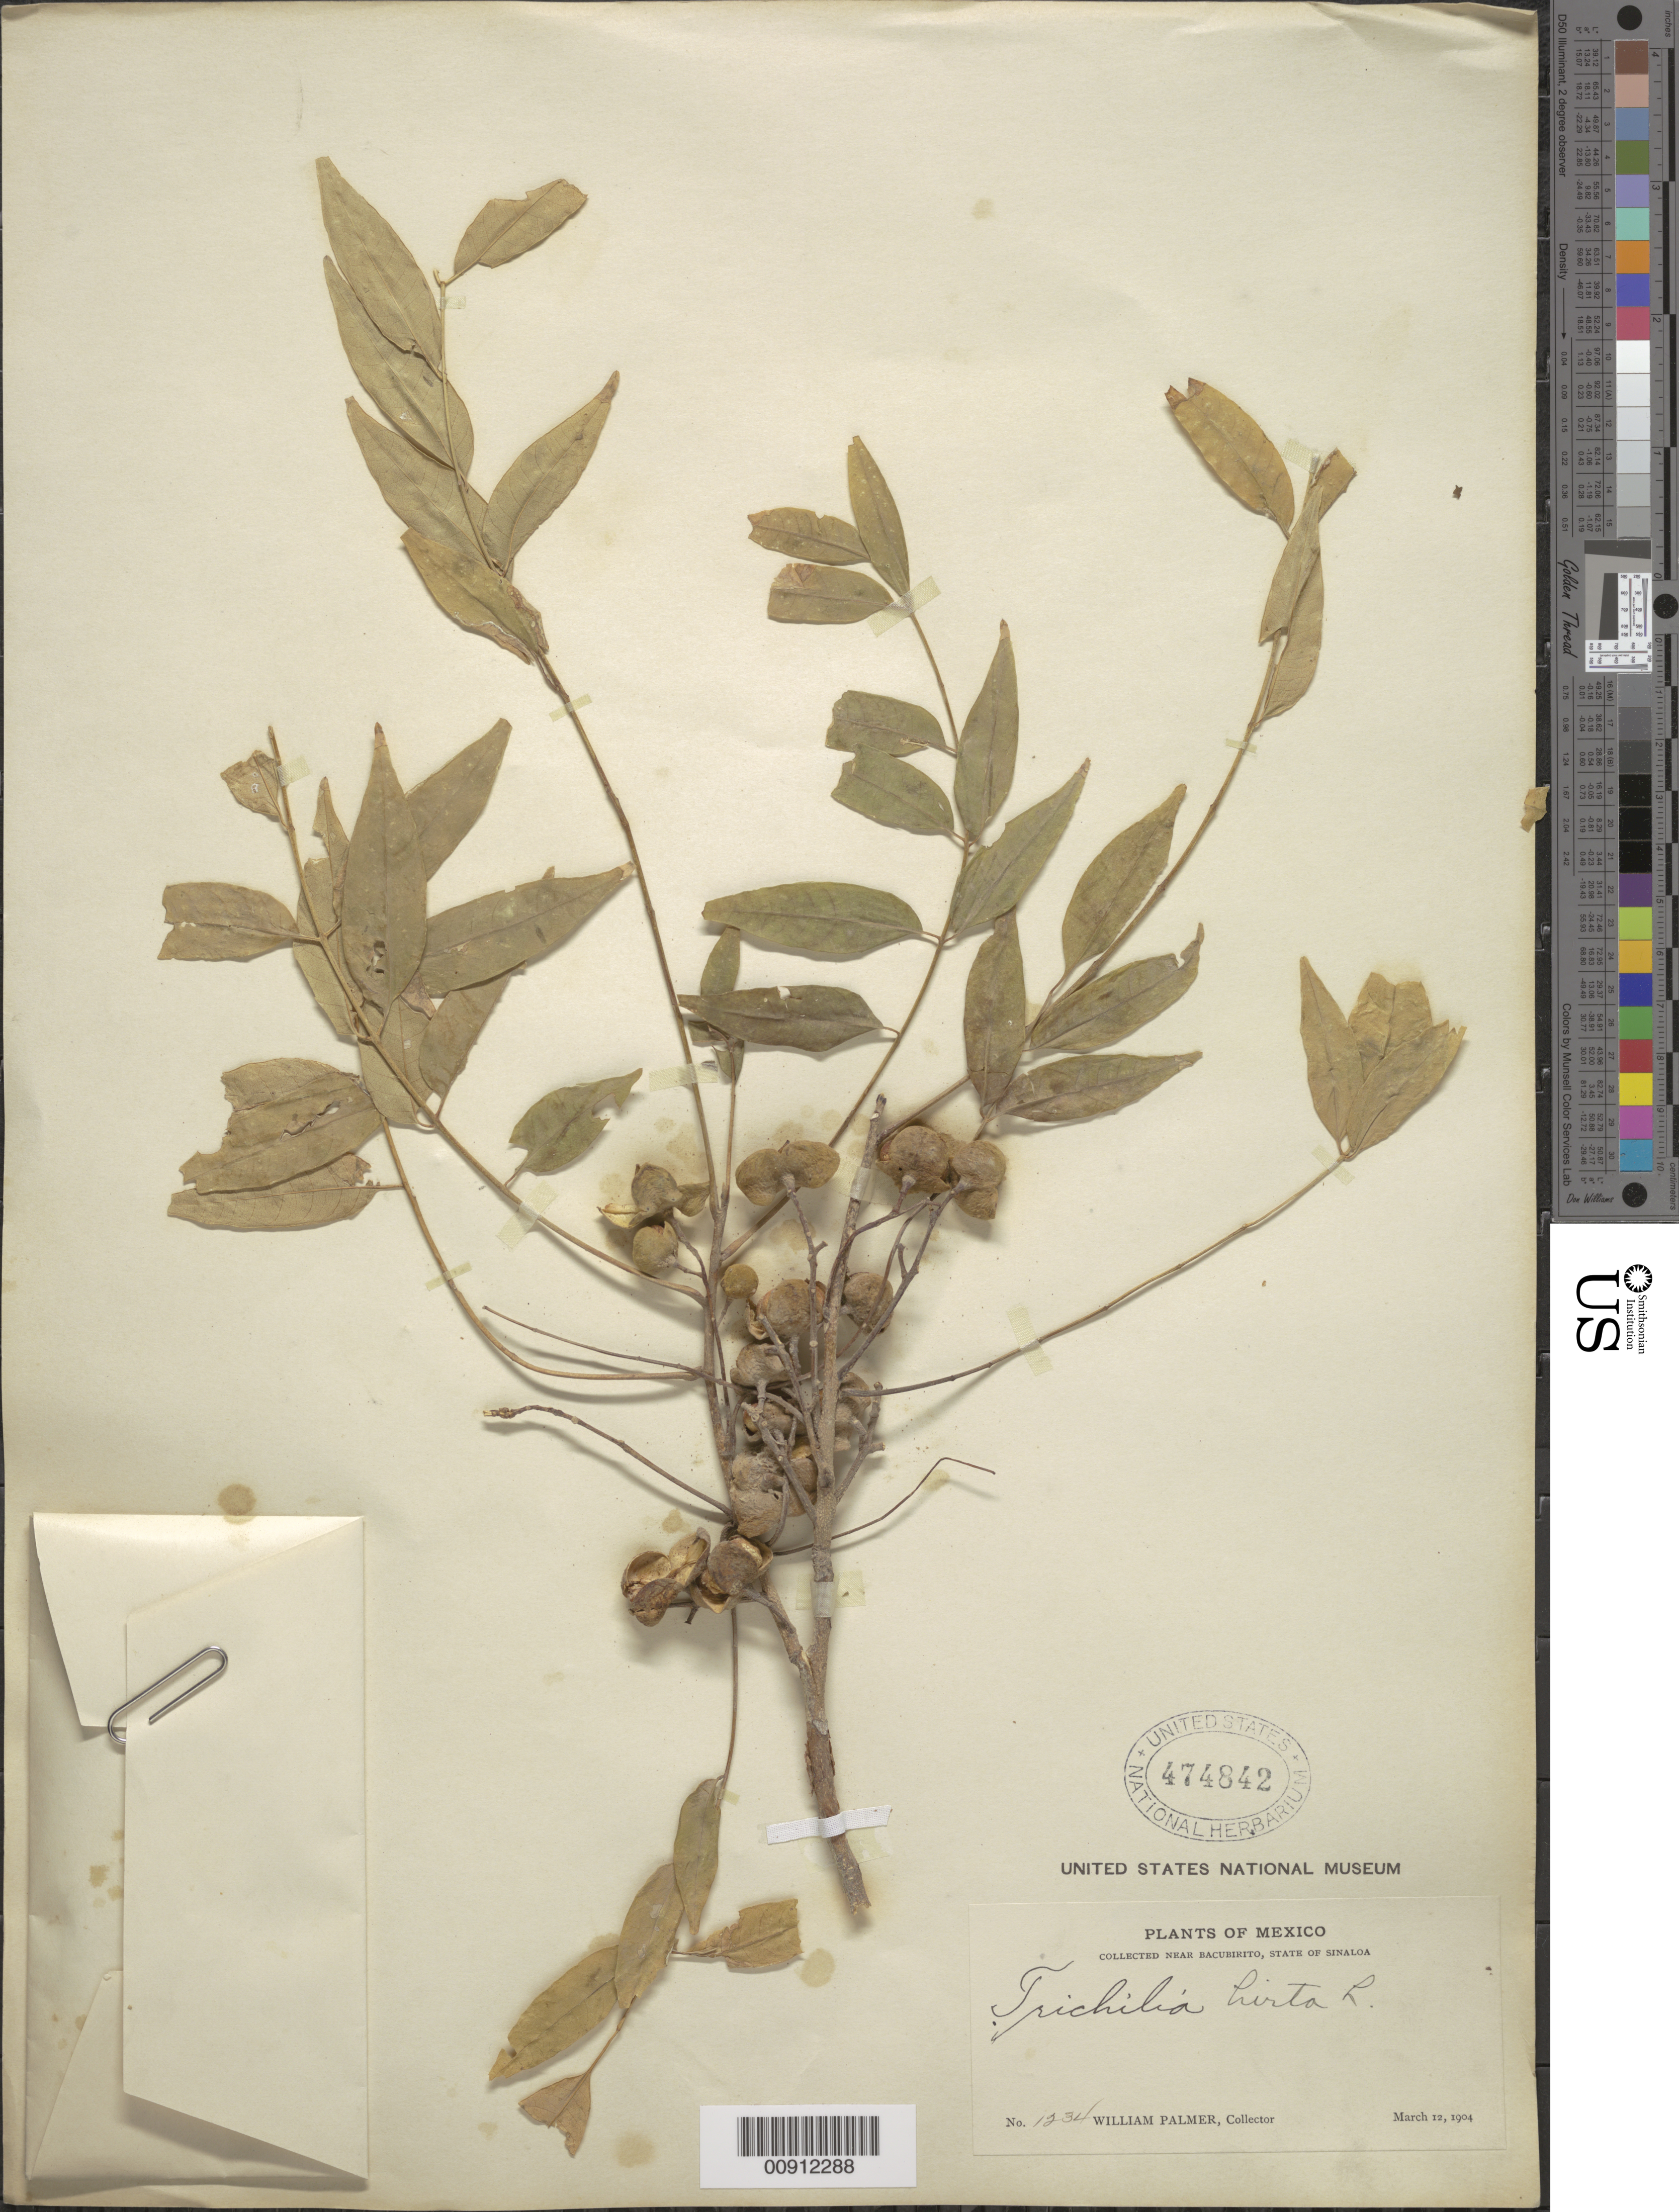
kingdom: Plantae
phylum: Tracheophyta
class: Magnoliopsida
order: Sapindales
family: Meliaceae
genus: Trichilia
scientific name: Trichilia hirta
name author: L.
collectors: W. Palmer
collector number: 1234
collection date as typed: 12 Mar 1904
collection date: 1904-03-12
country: Mexico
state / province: Sinaloa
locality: Bear Bacubirito, State of Sinaloa.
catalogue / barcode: US 474842